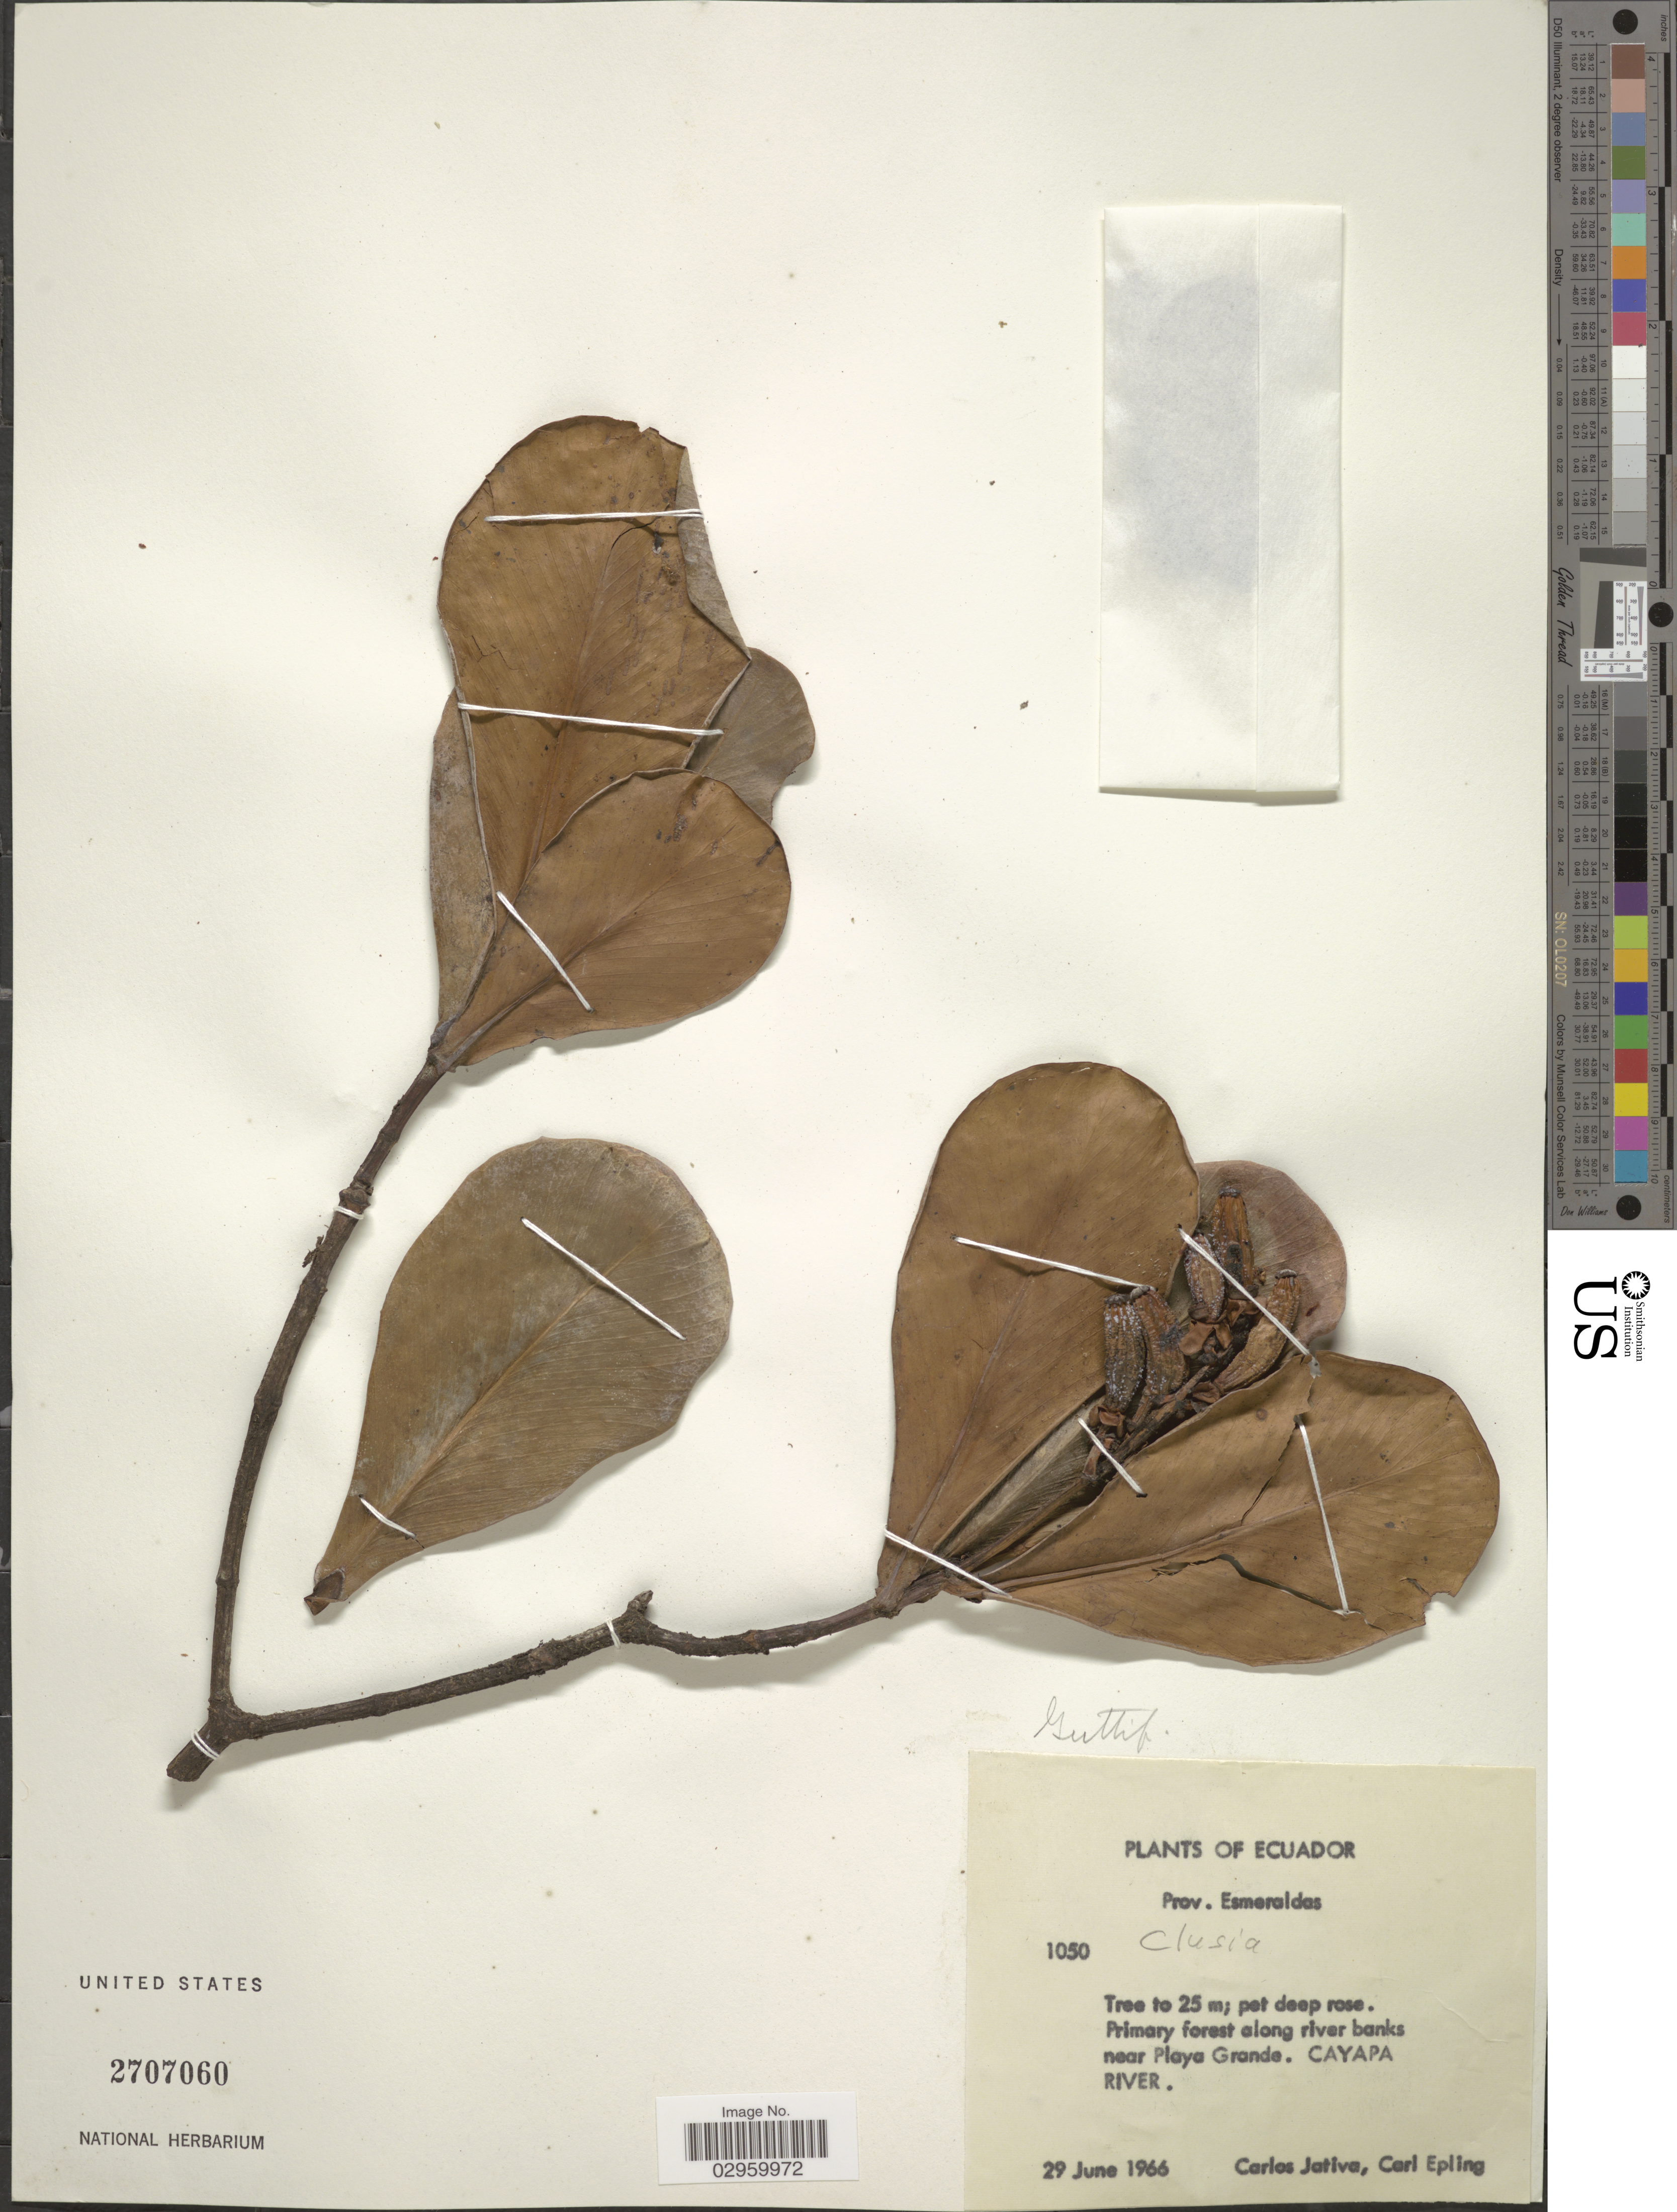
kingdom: Plantae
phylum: Tracheophyta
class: Magnoliopsida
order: Malpighiales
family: Clusiaceae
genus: Clusia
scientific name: Clusia sp.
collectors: C. D. Játiva & C. C. Epling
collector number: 1050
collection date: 1966-06-29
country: Ecuador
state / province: Esmeraldas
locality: Primary forest along river banks near Playa Grande. Cayapa River.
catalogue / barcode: US 2707060